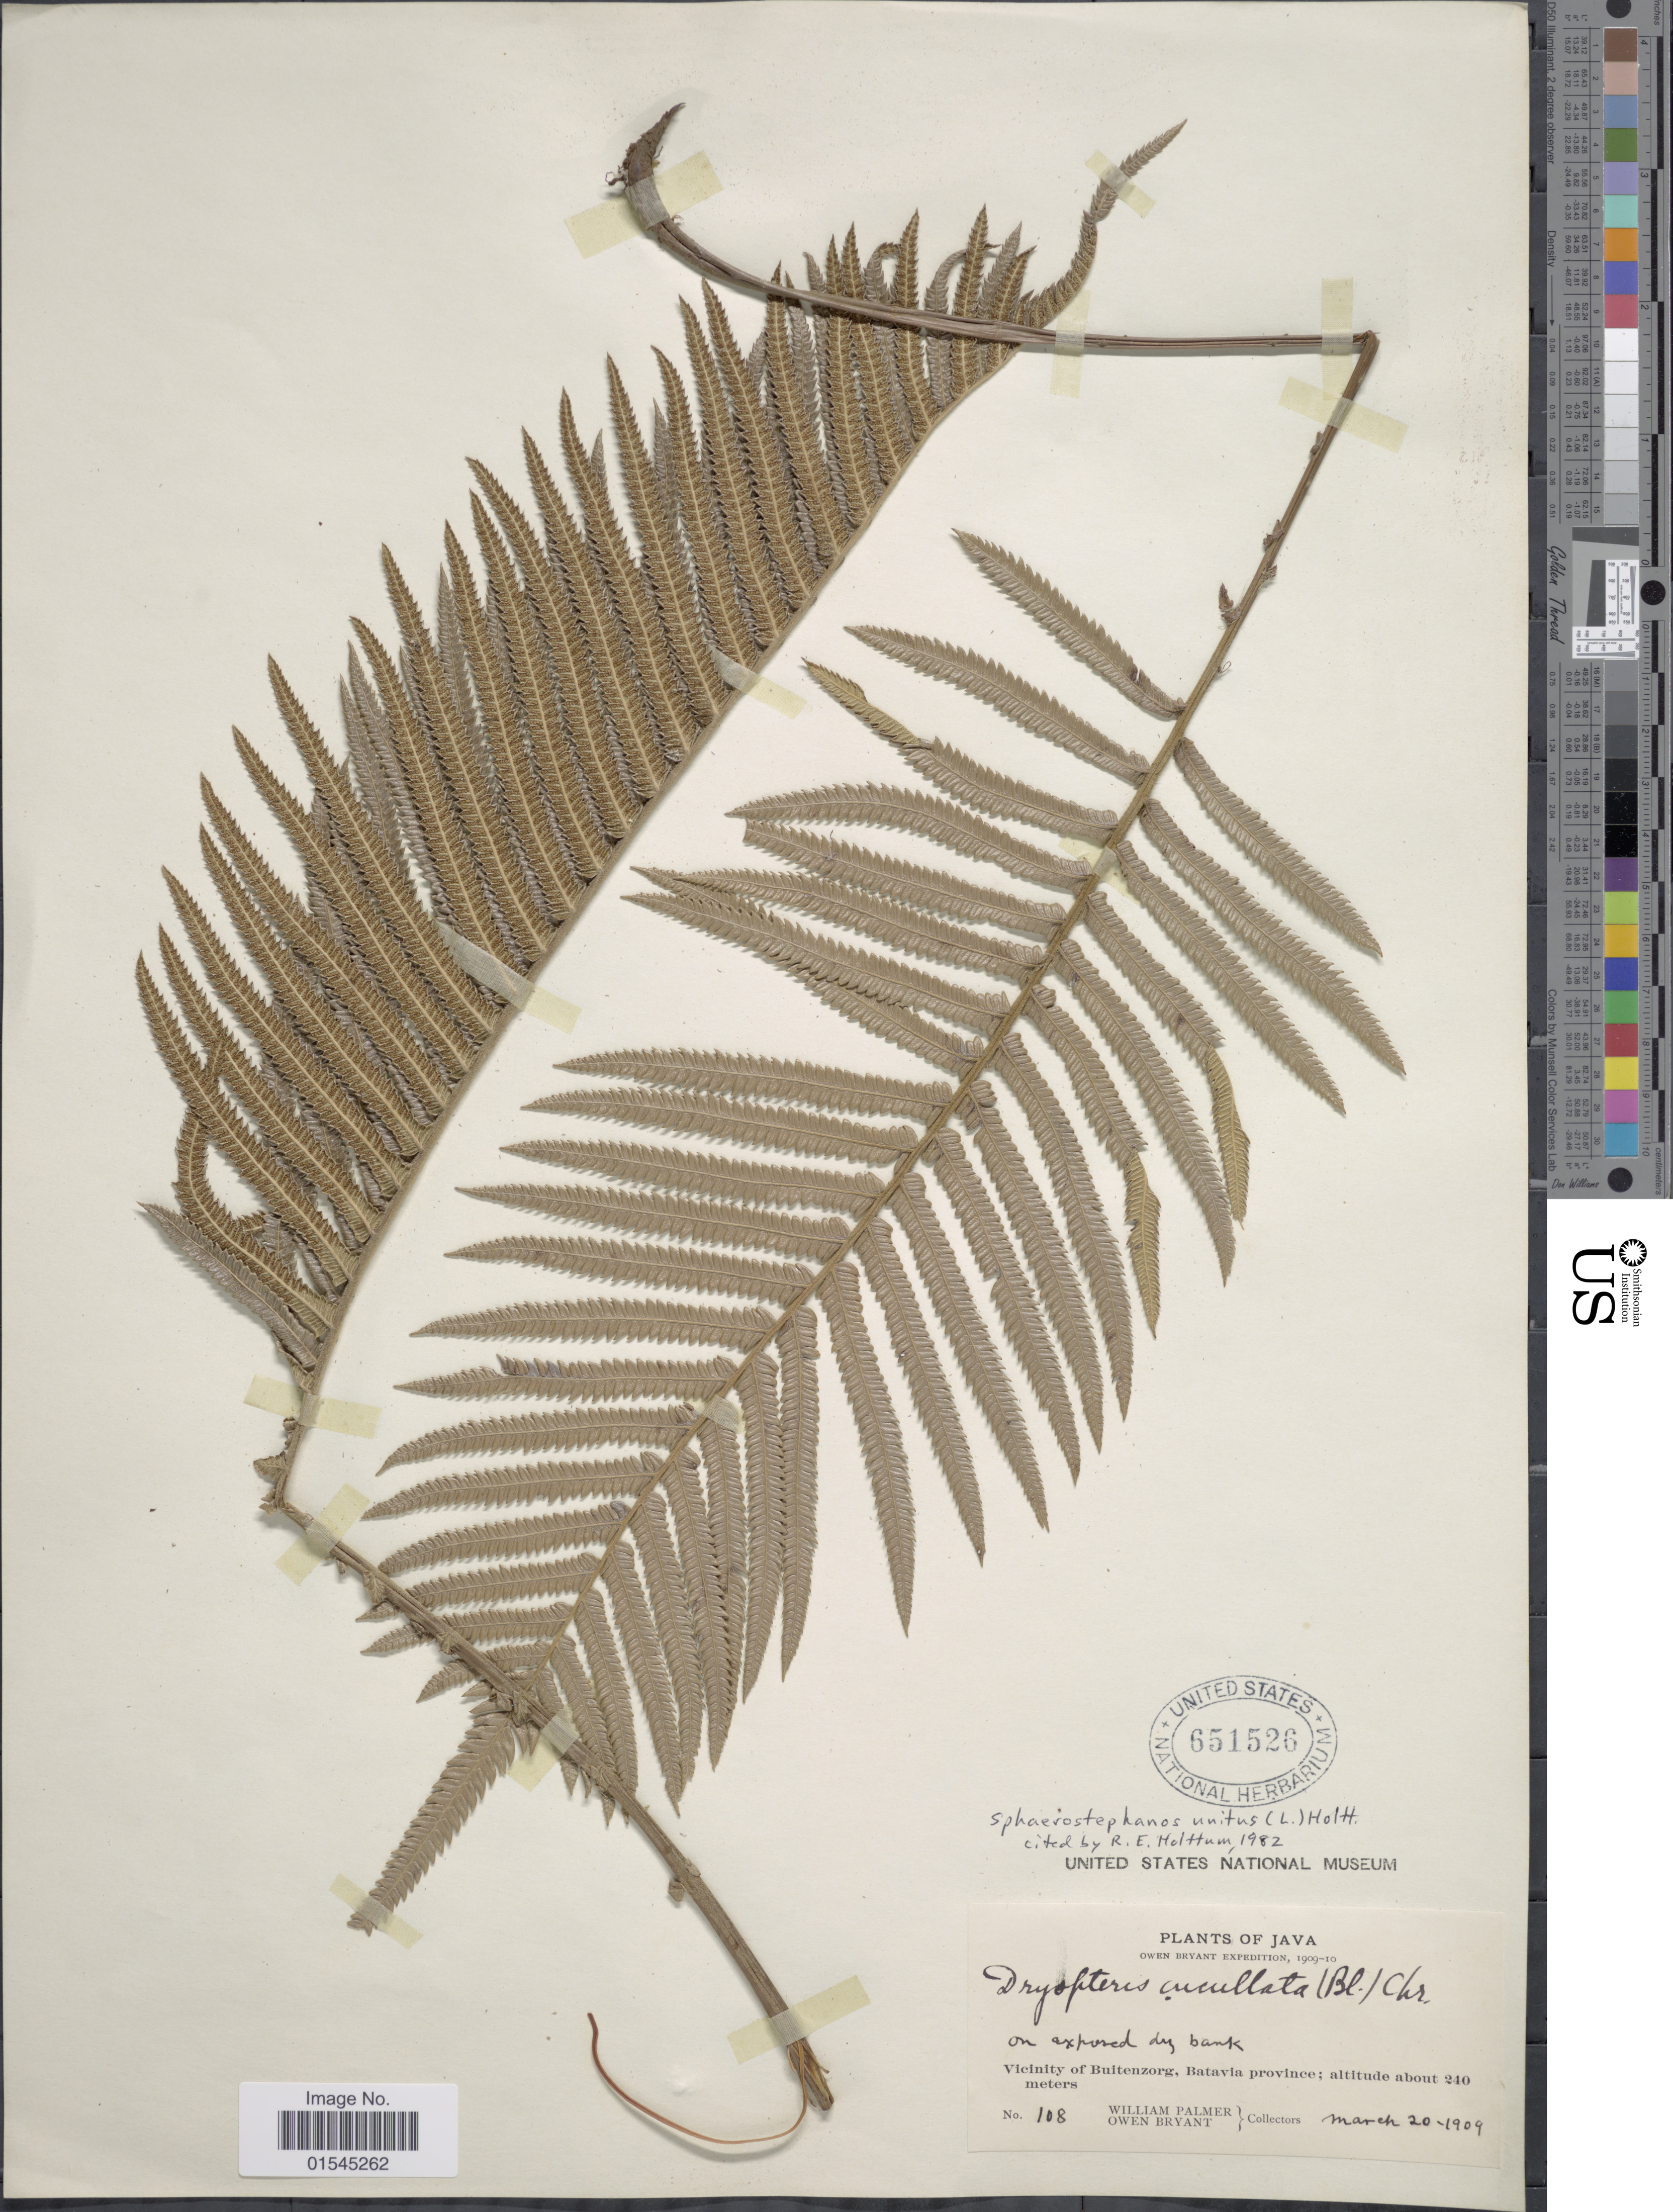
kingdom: Plantae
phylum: Tracheophyta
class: Polypodiopsida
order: Polypodiales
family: Thelypteridaceae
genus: Sphaerostephanos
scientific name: Sphaerostephanos unitus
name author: (L.) Holttum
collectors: W. Palmer & O. Bryant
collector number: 108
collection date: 1909-03-20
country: Indonesia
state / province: Java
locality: Vicinity Of Buitenzorg, Batavia province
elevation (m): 240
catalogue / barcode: US 651526